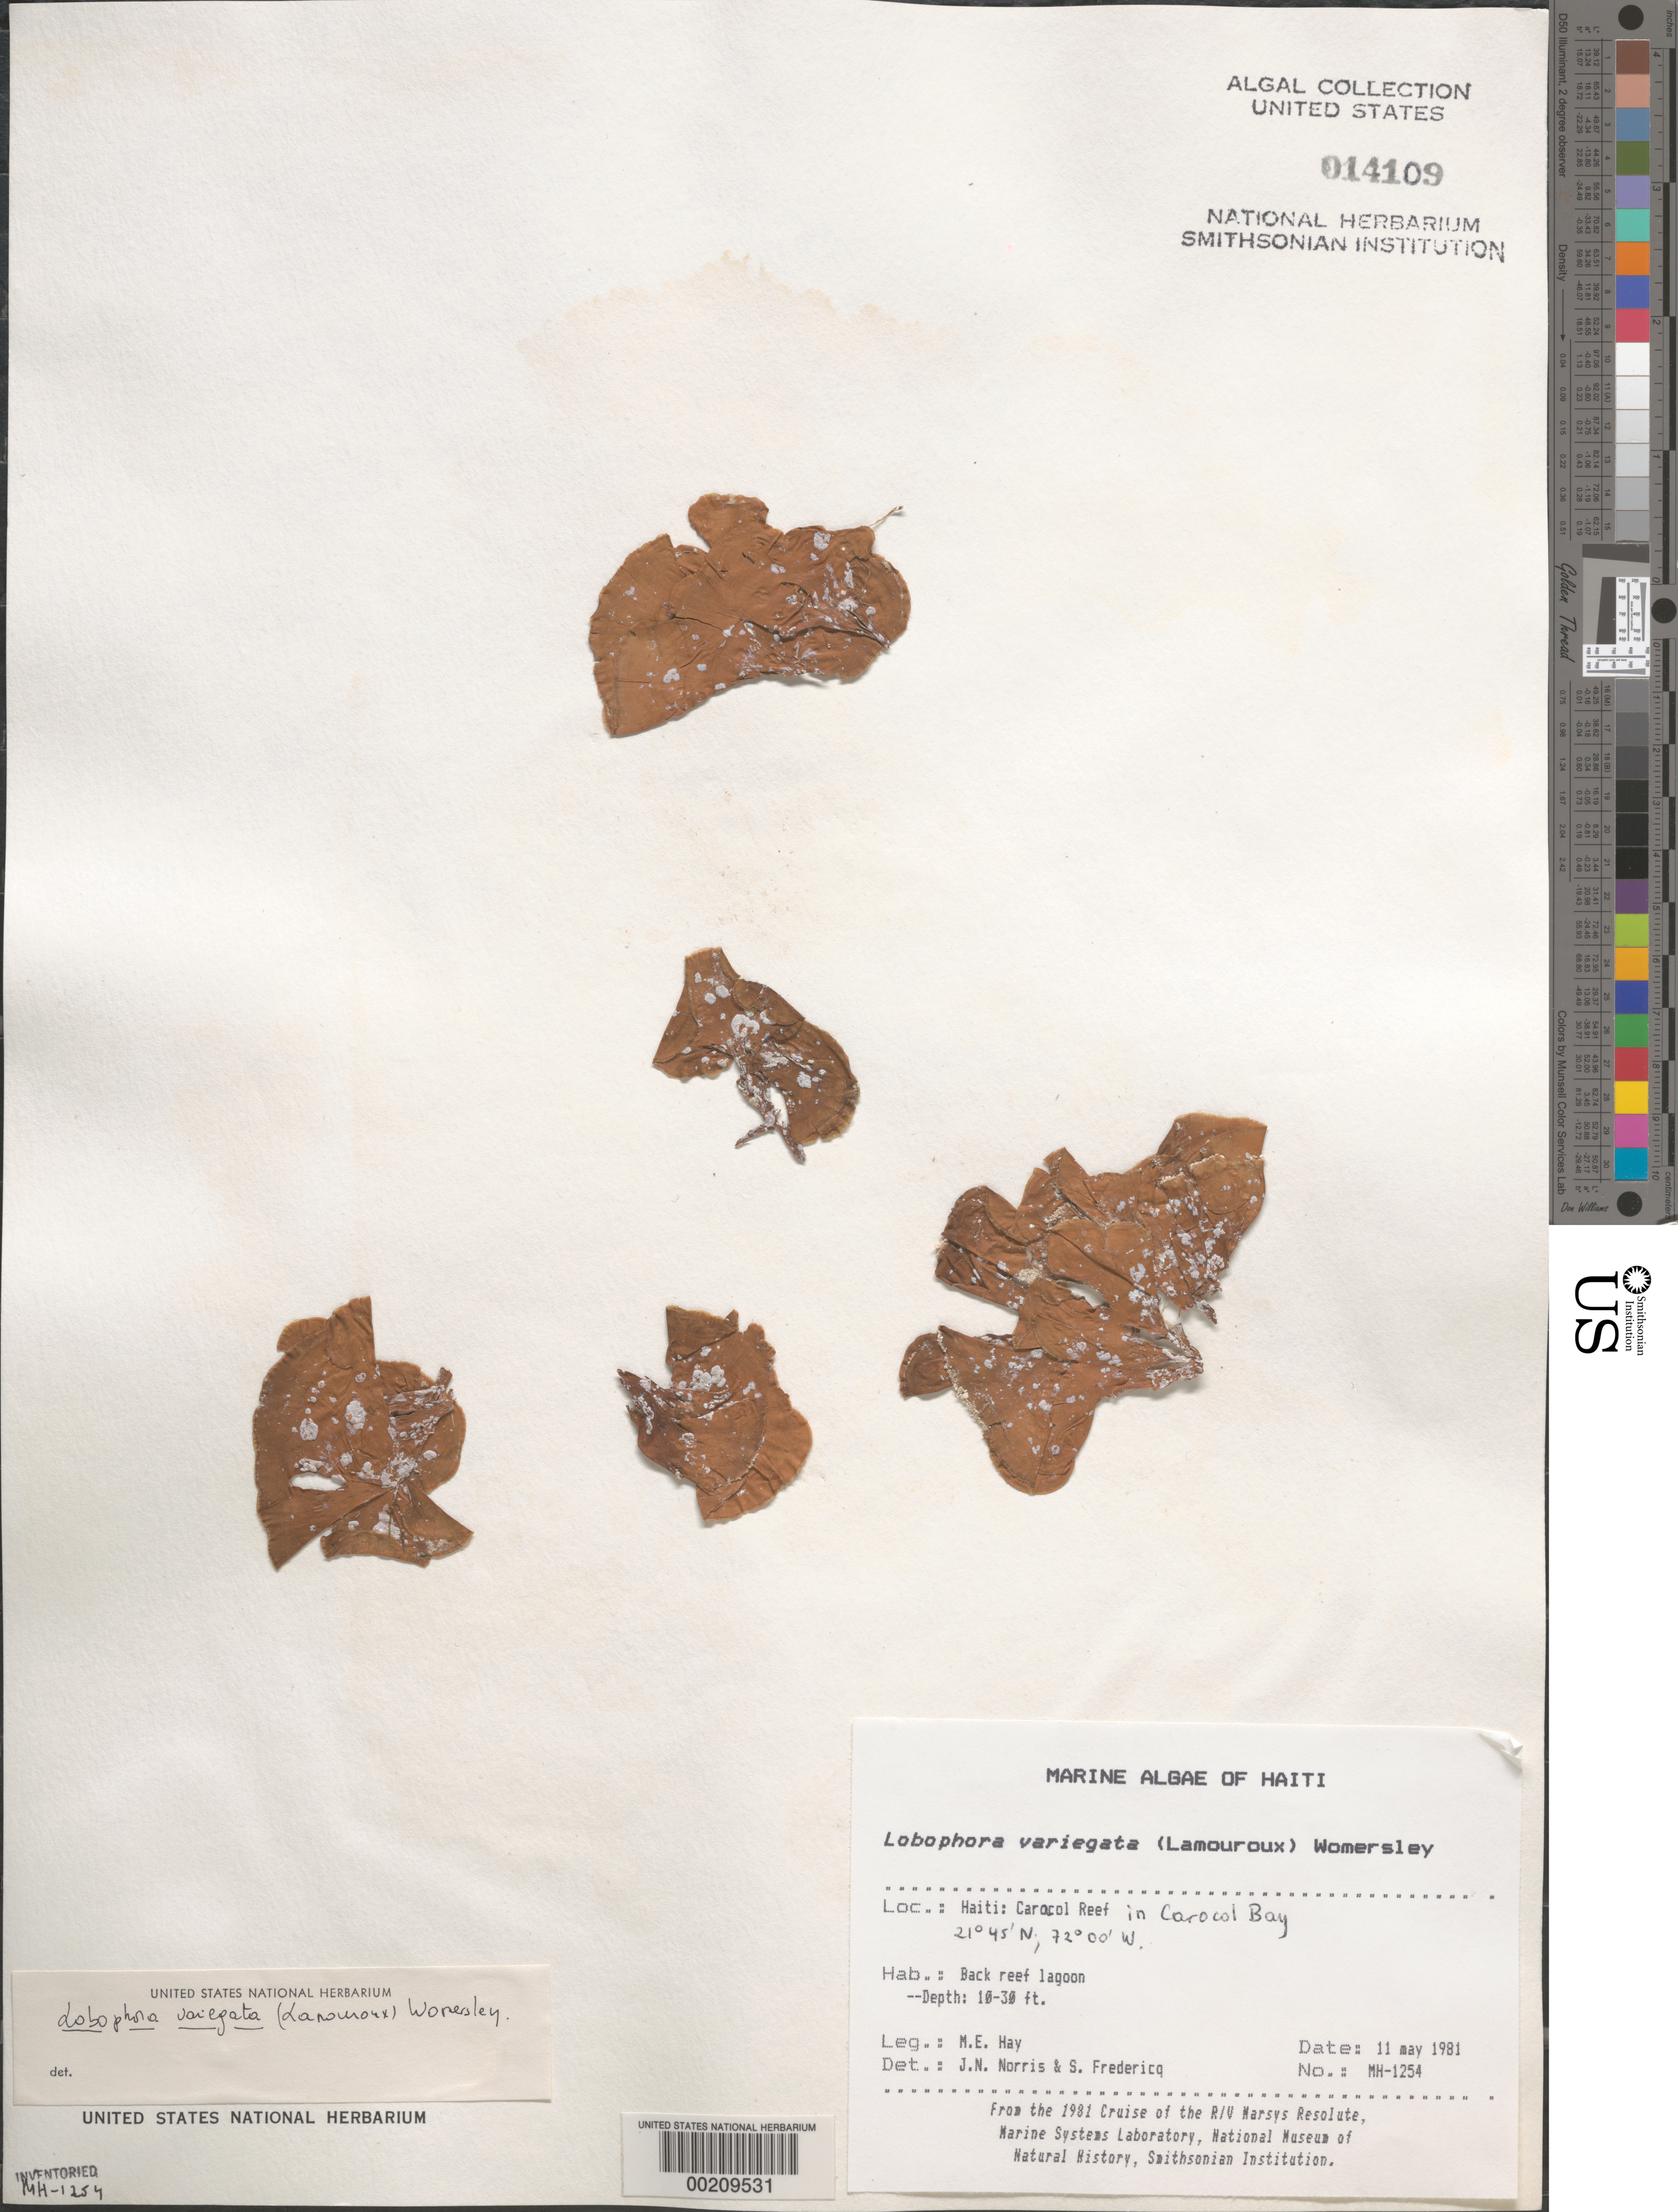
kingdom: Chromista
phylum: Ochrophyta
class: Phaeophyceae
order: Dictyotales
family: Dictyotaceae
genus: Lobophora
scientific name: Lobophora variegata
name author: (J.V.Lamouroux) Womersley & E.C. Oliveira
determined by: Norris, J. N.; Fredericq, S.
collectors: M. E. Hay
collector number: MEH-1254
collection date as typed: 11 May 1981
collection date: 1981-05-11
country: Haiti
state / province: Nord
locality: Caracol Reef, Caracol Bay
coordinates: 21 45'N, 72 00'W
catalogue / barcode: US 14109